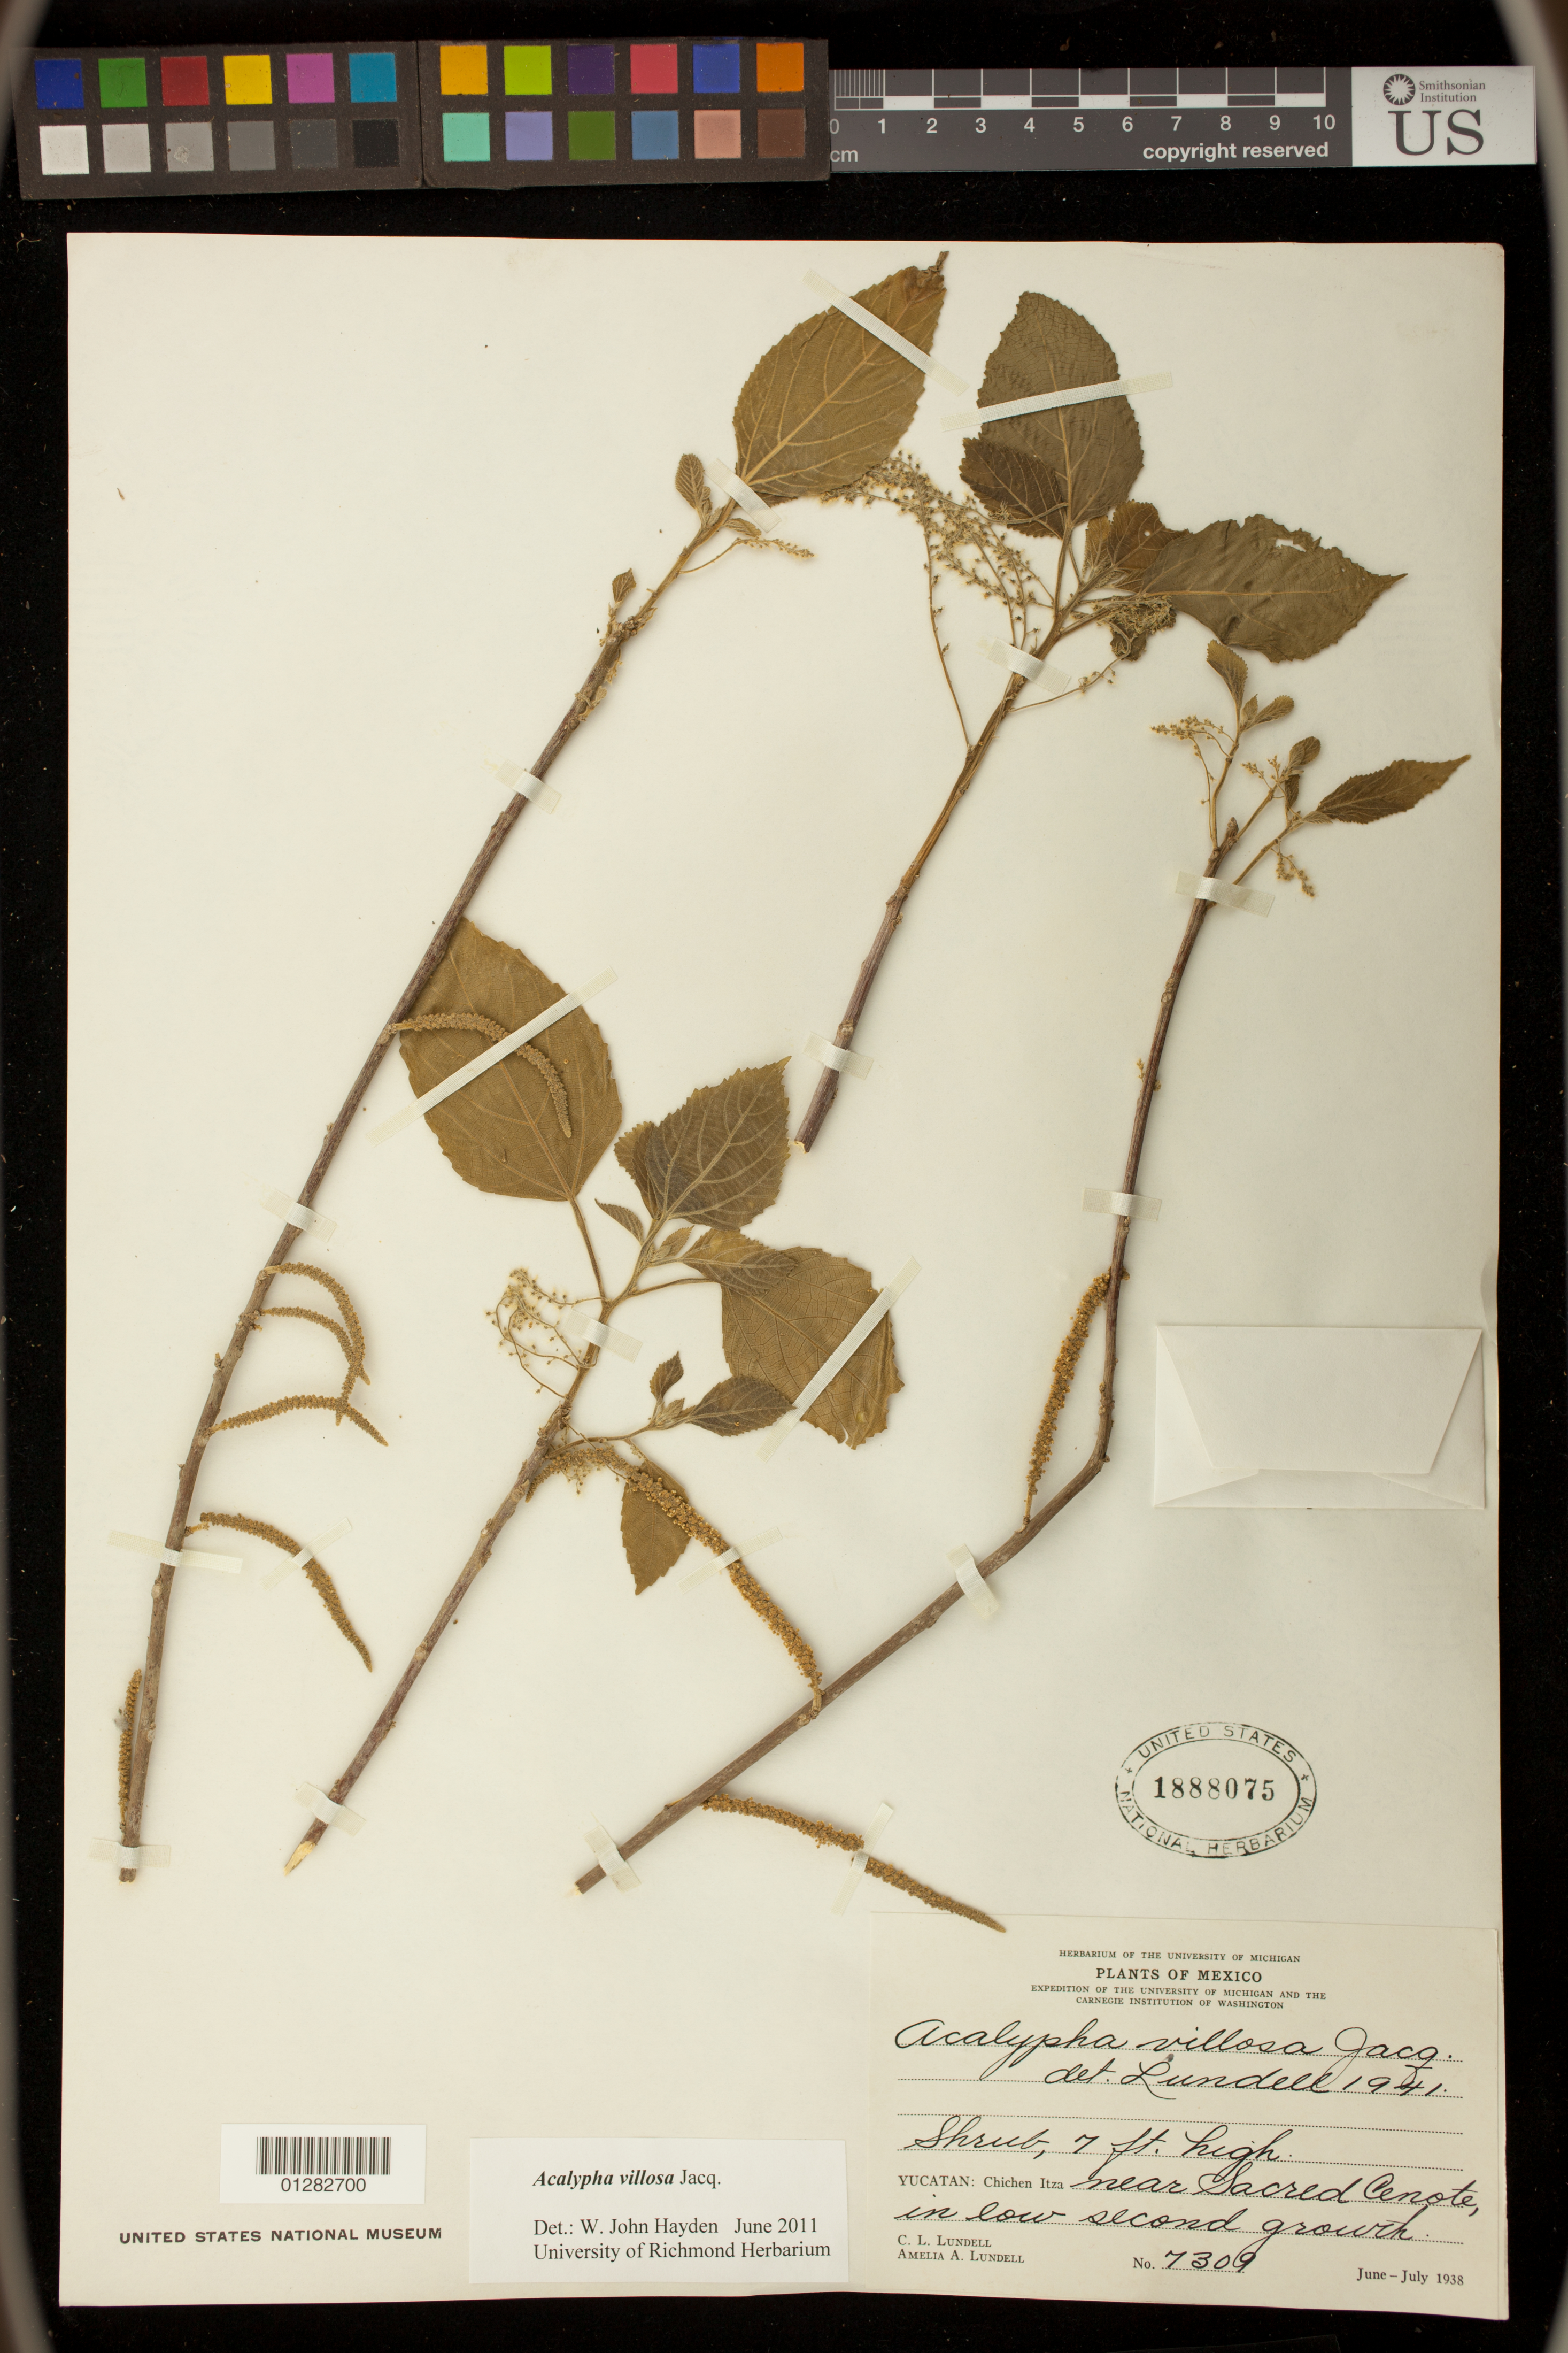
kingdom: Plantae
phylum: Tracheophyta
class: Magnoliopsida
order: Malpighiales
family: Euphorbiaceae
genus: Acalypha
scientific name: Acalypha villosa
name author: Jacq.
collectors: P. C. Standley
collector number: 7309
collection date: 1938-06/1938-07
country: Mexico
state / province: Yucatan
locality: Chichen Itza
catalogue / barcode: US 1888075